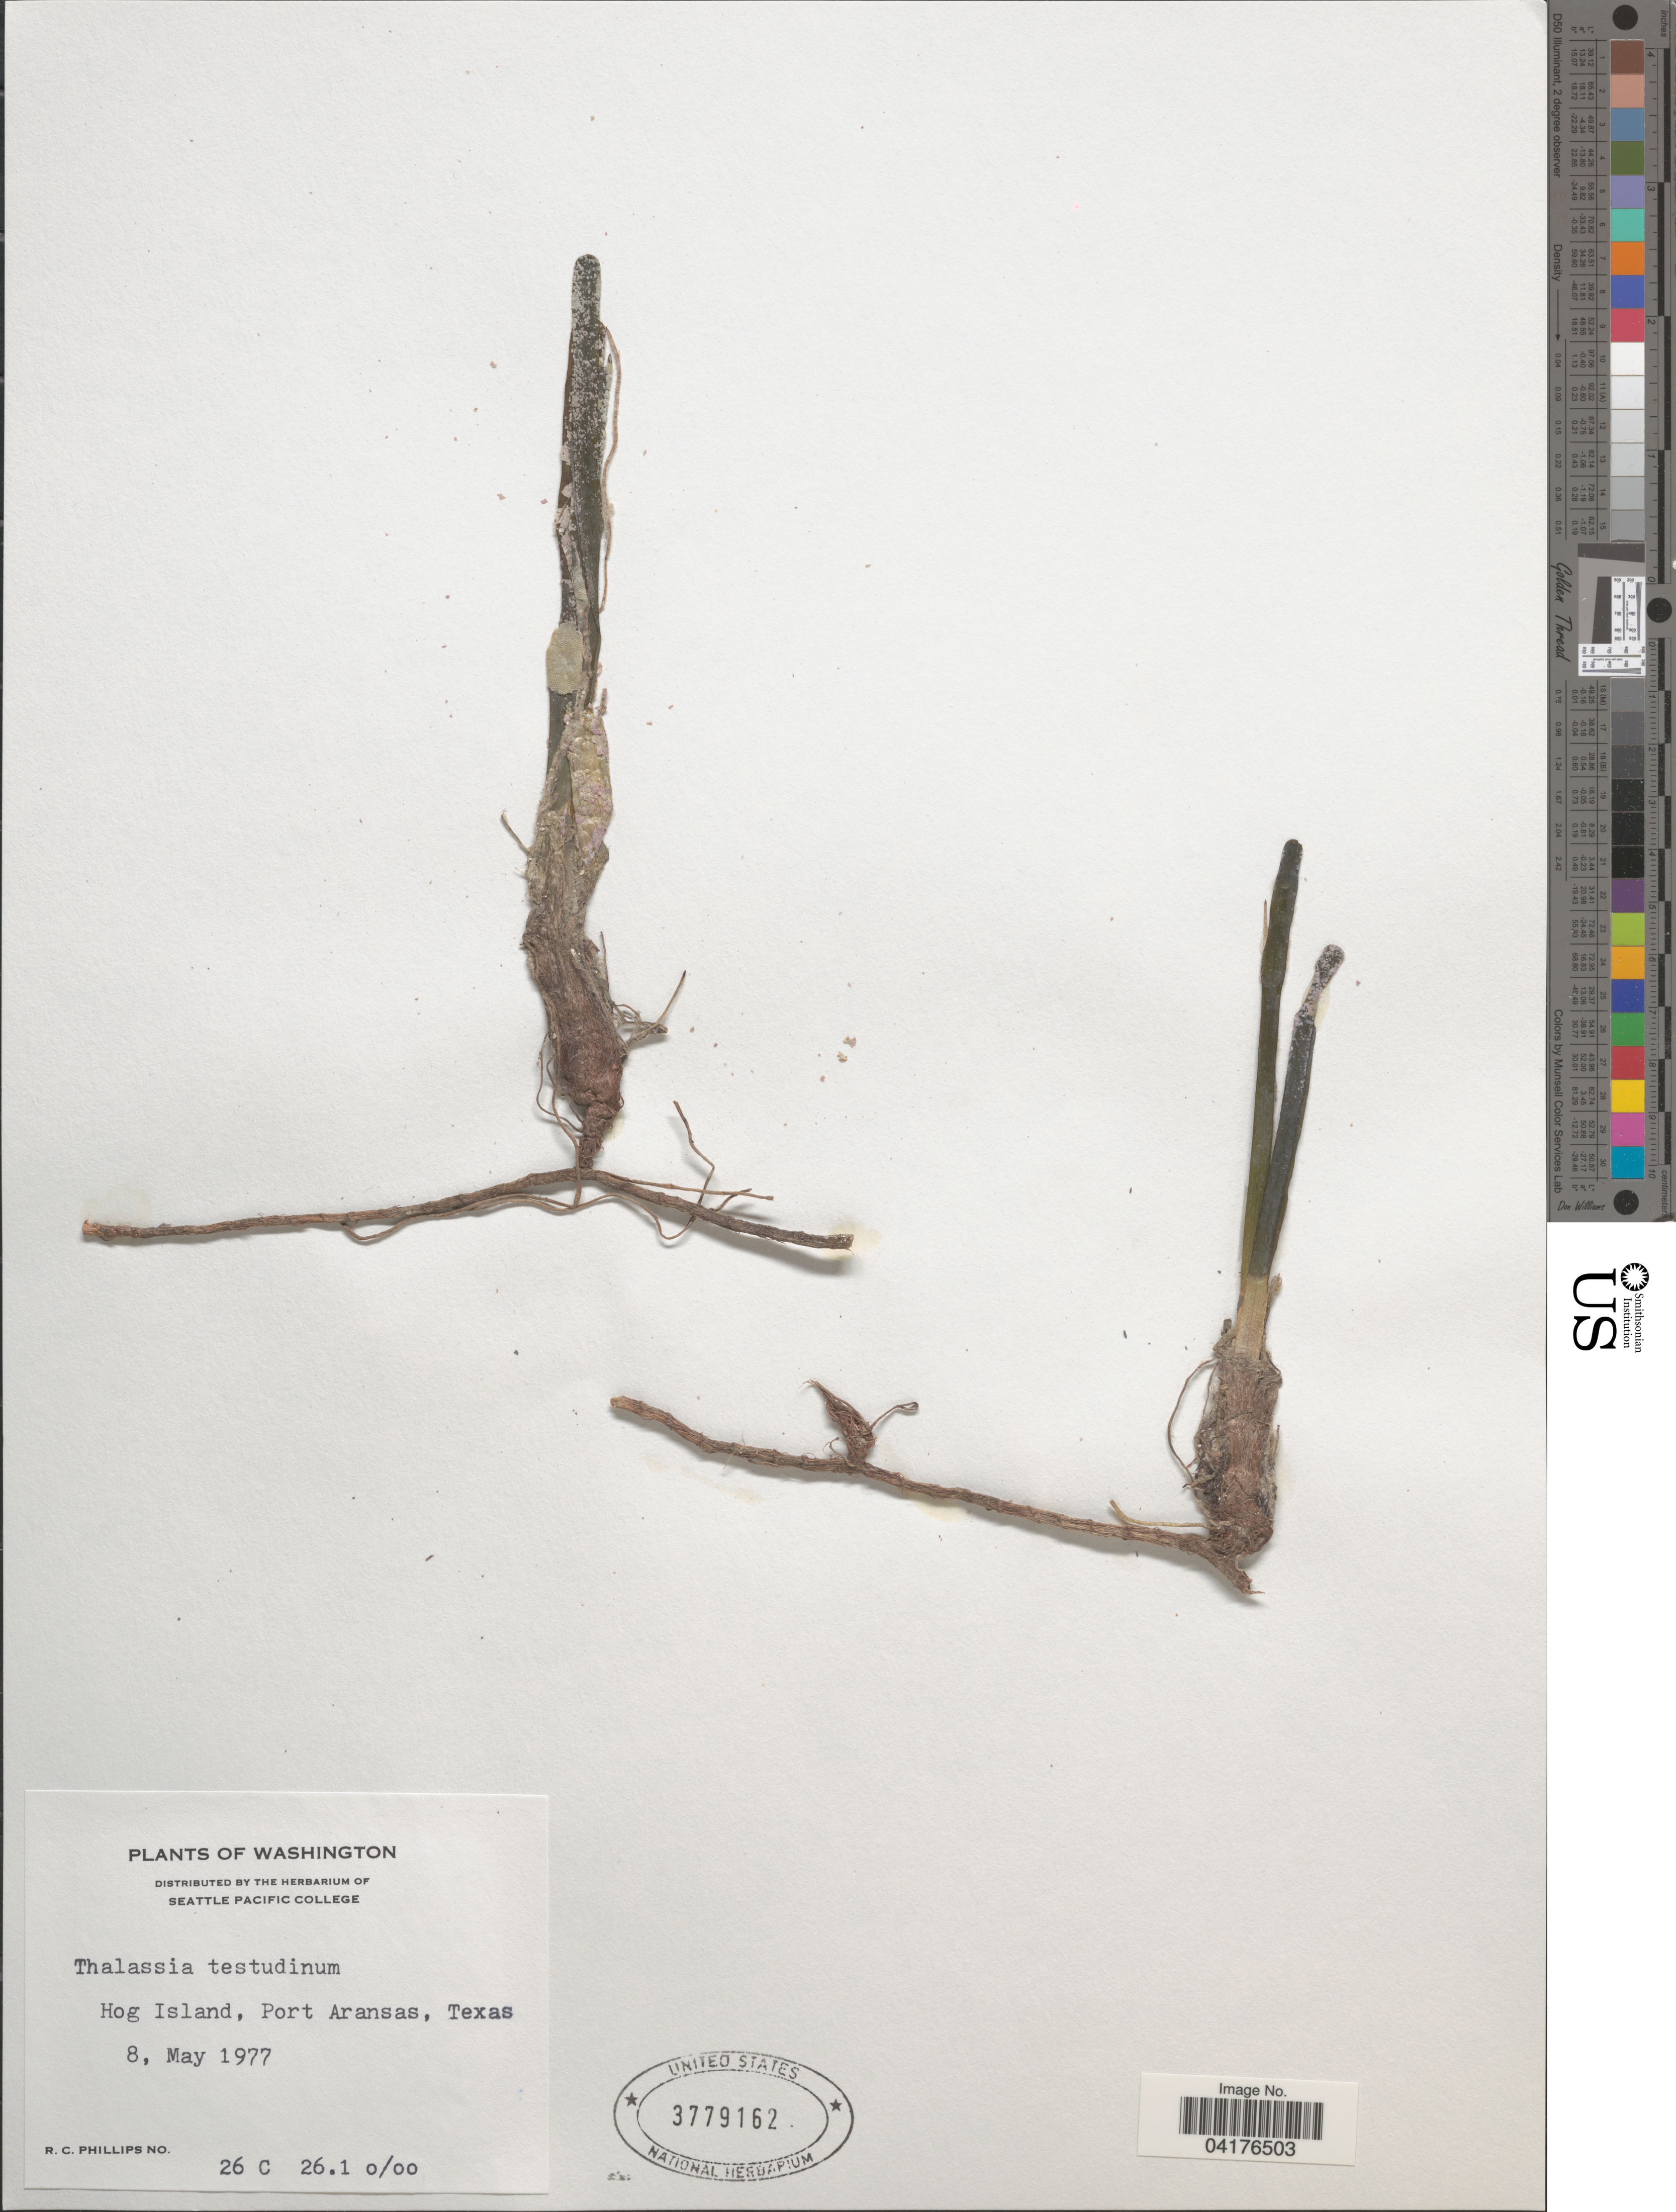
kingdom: Plantae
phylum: Tracheophyta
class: Liliopsida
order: Alismatales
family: Hydrocharitaceae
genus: Thalassia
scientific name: Thalassia testudinum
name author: Banks & Sol. ex K.D. Koenig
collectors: R. C. Phillips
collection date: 1977-05-08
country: United States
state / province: Texas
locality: Hog Island, Port Aransas, TX.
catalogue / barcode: US 3779162